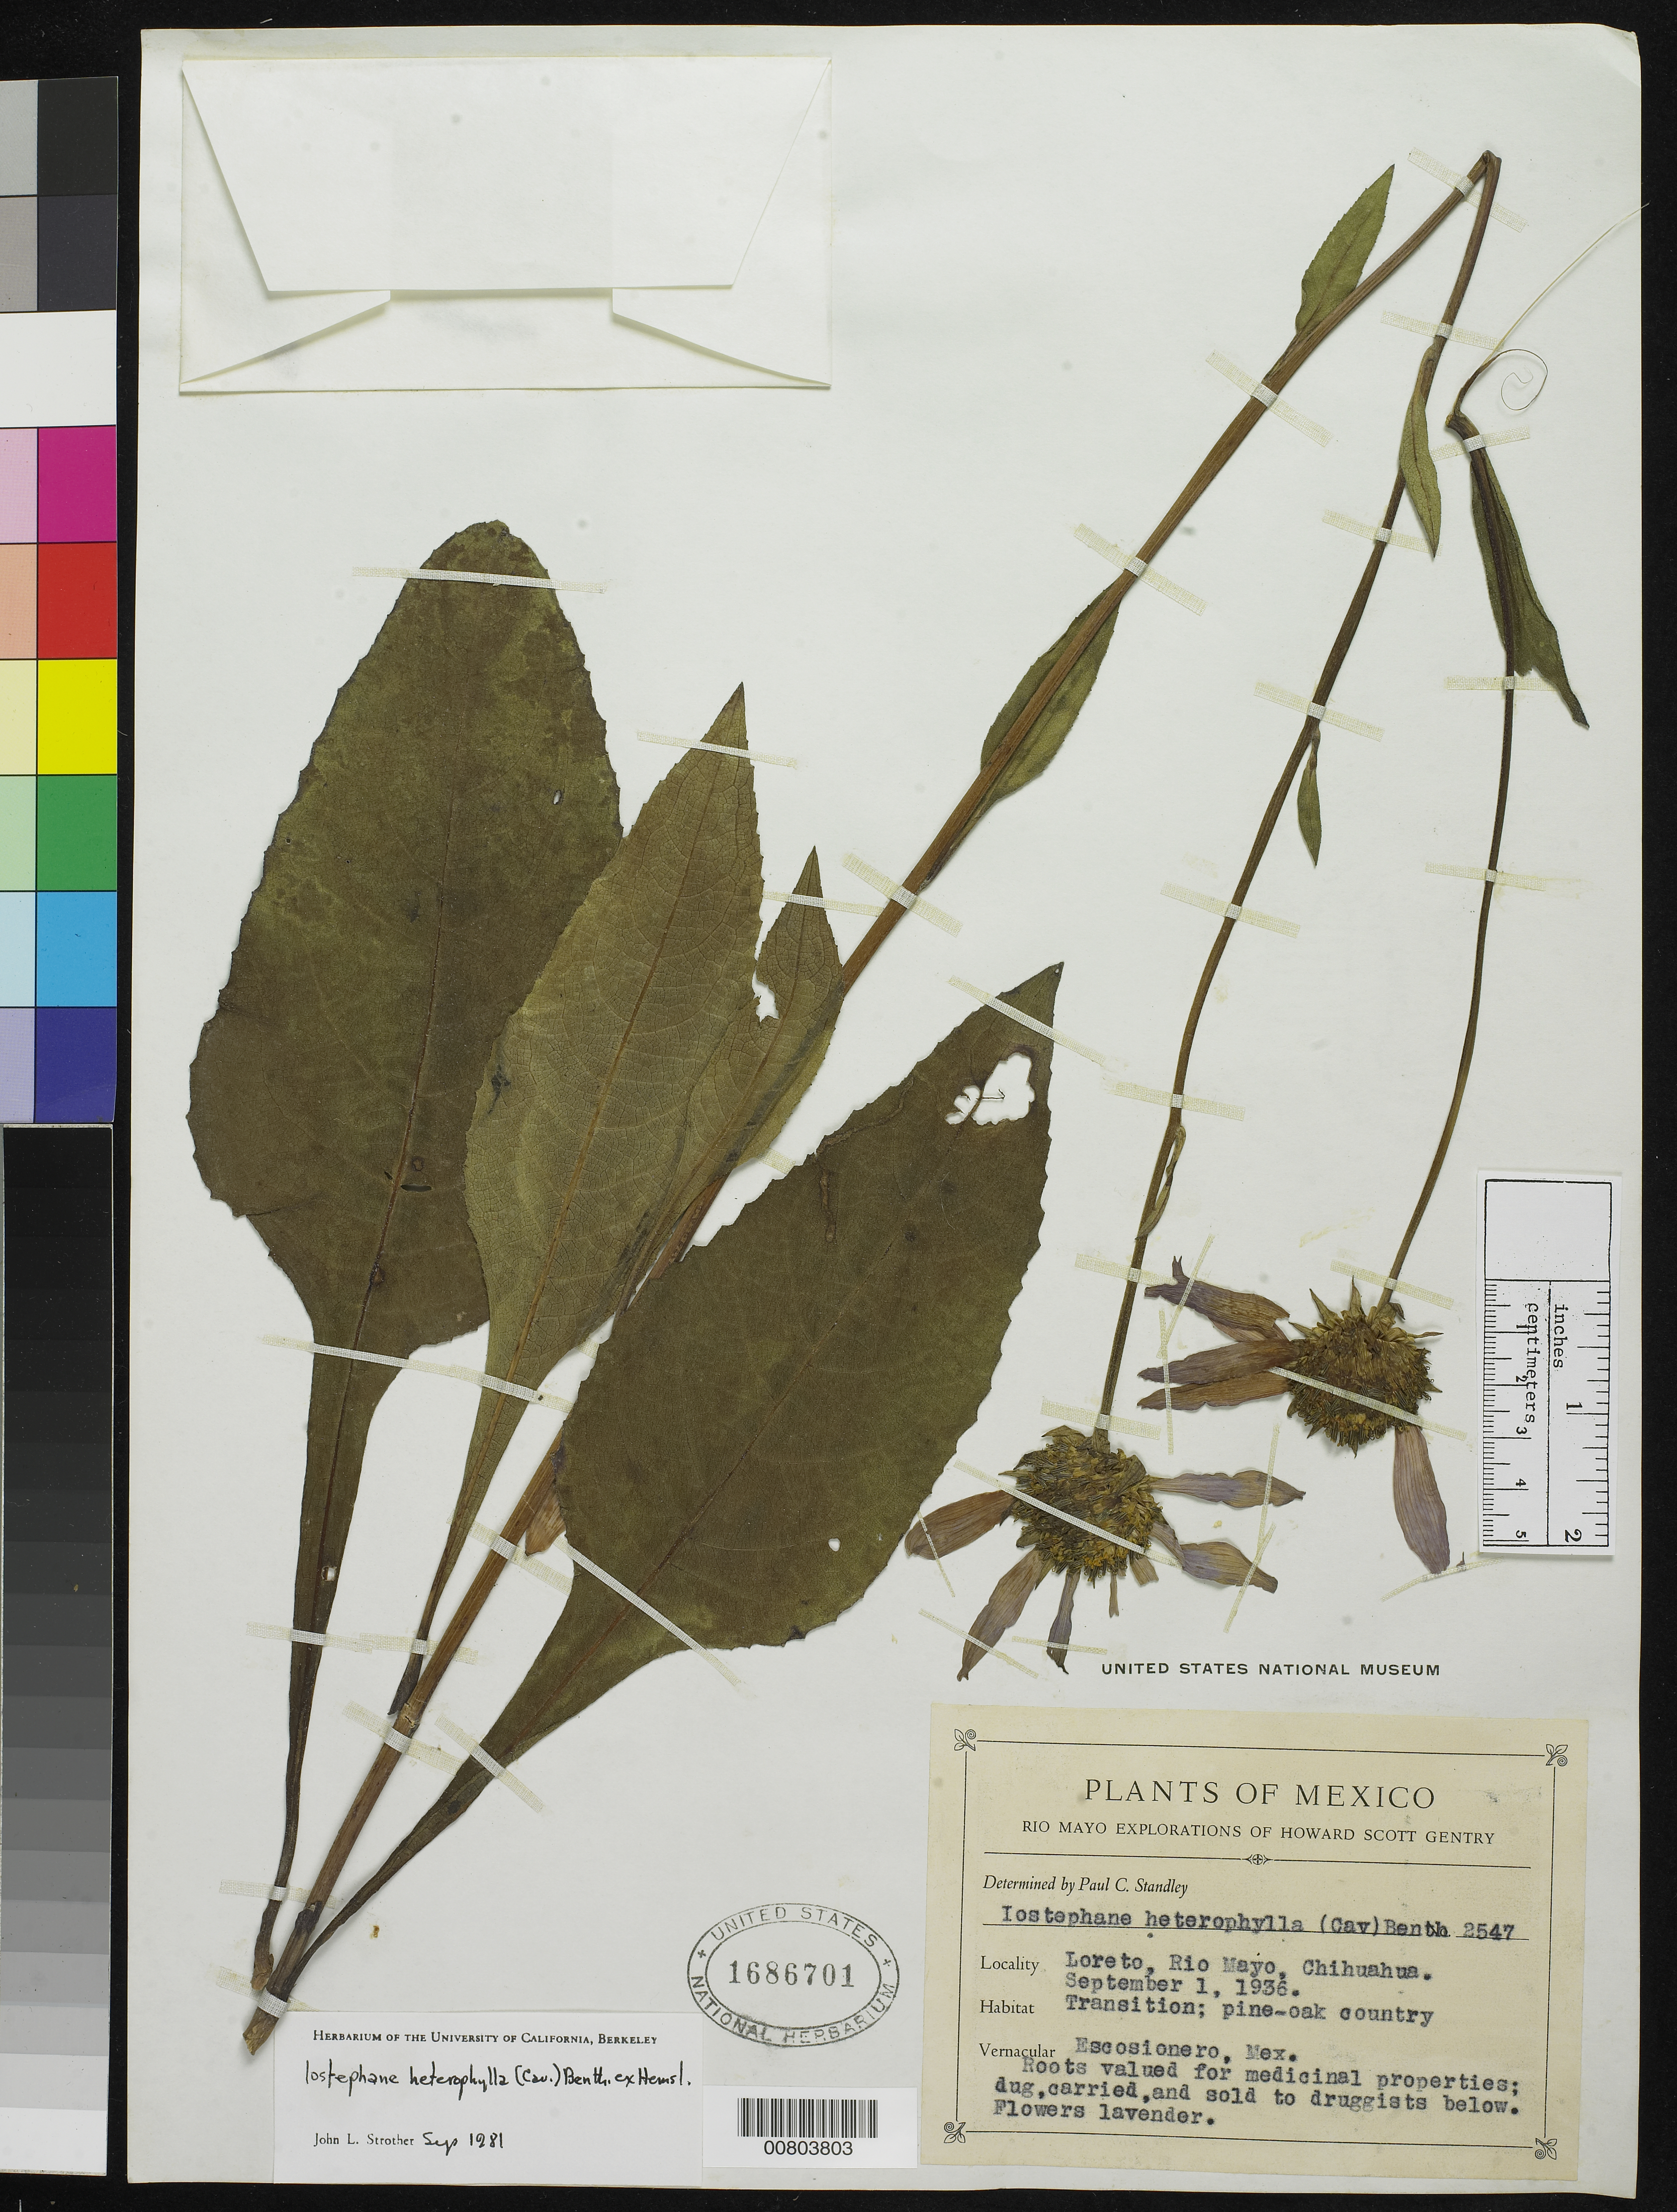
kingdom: Plantae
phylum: Tracheophyta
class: Magnoliopsida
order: Asterales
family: Asteraceae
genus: Iostephane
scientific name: Iostephane heterophylla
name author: (Cav.) Benth. ex Hemsl.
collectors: H. S. Gentry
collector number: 2547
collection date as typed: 01 Sep 1936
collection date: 1936-09-01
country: Mexico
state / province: Chihuahua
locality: Loreto, Rio Mayo, Chihuahua.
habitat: Transition; Pine-Oak country.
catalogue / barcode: US 1686701